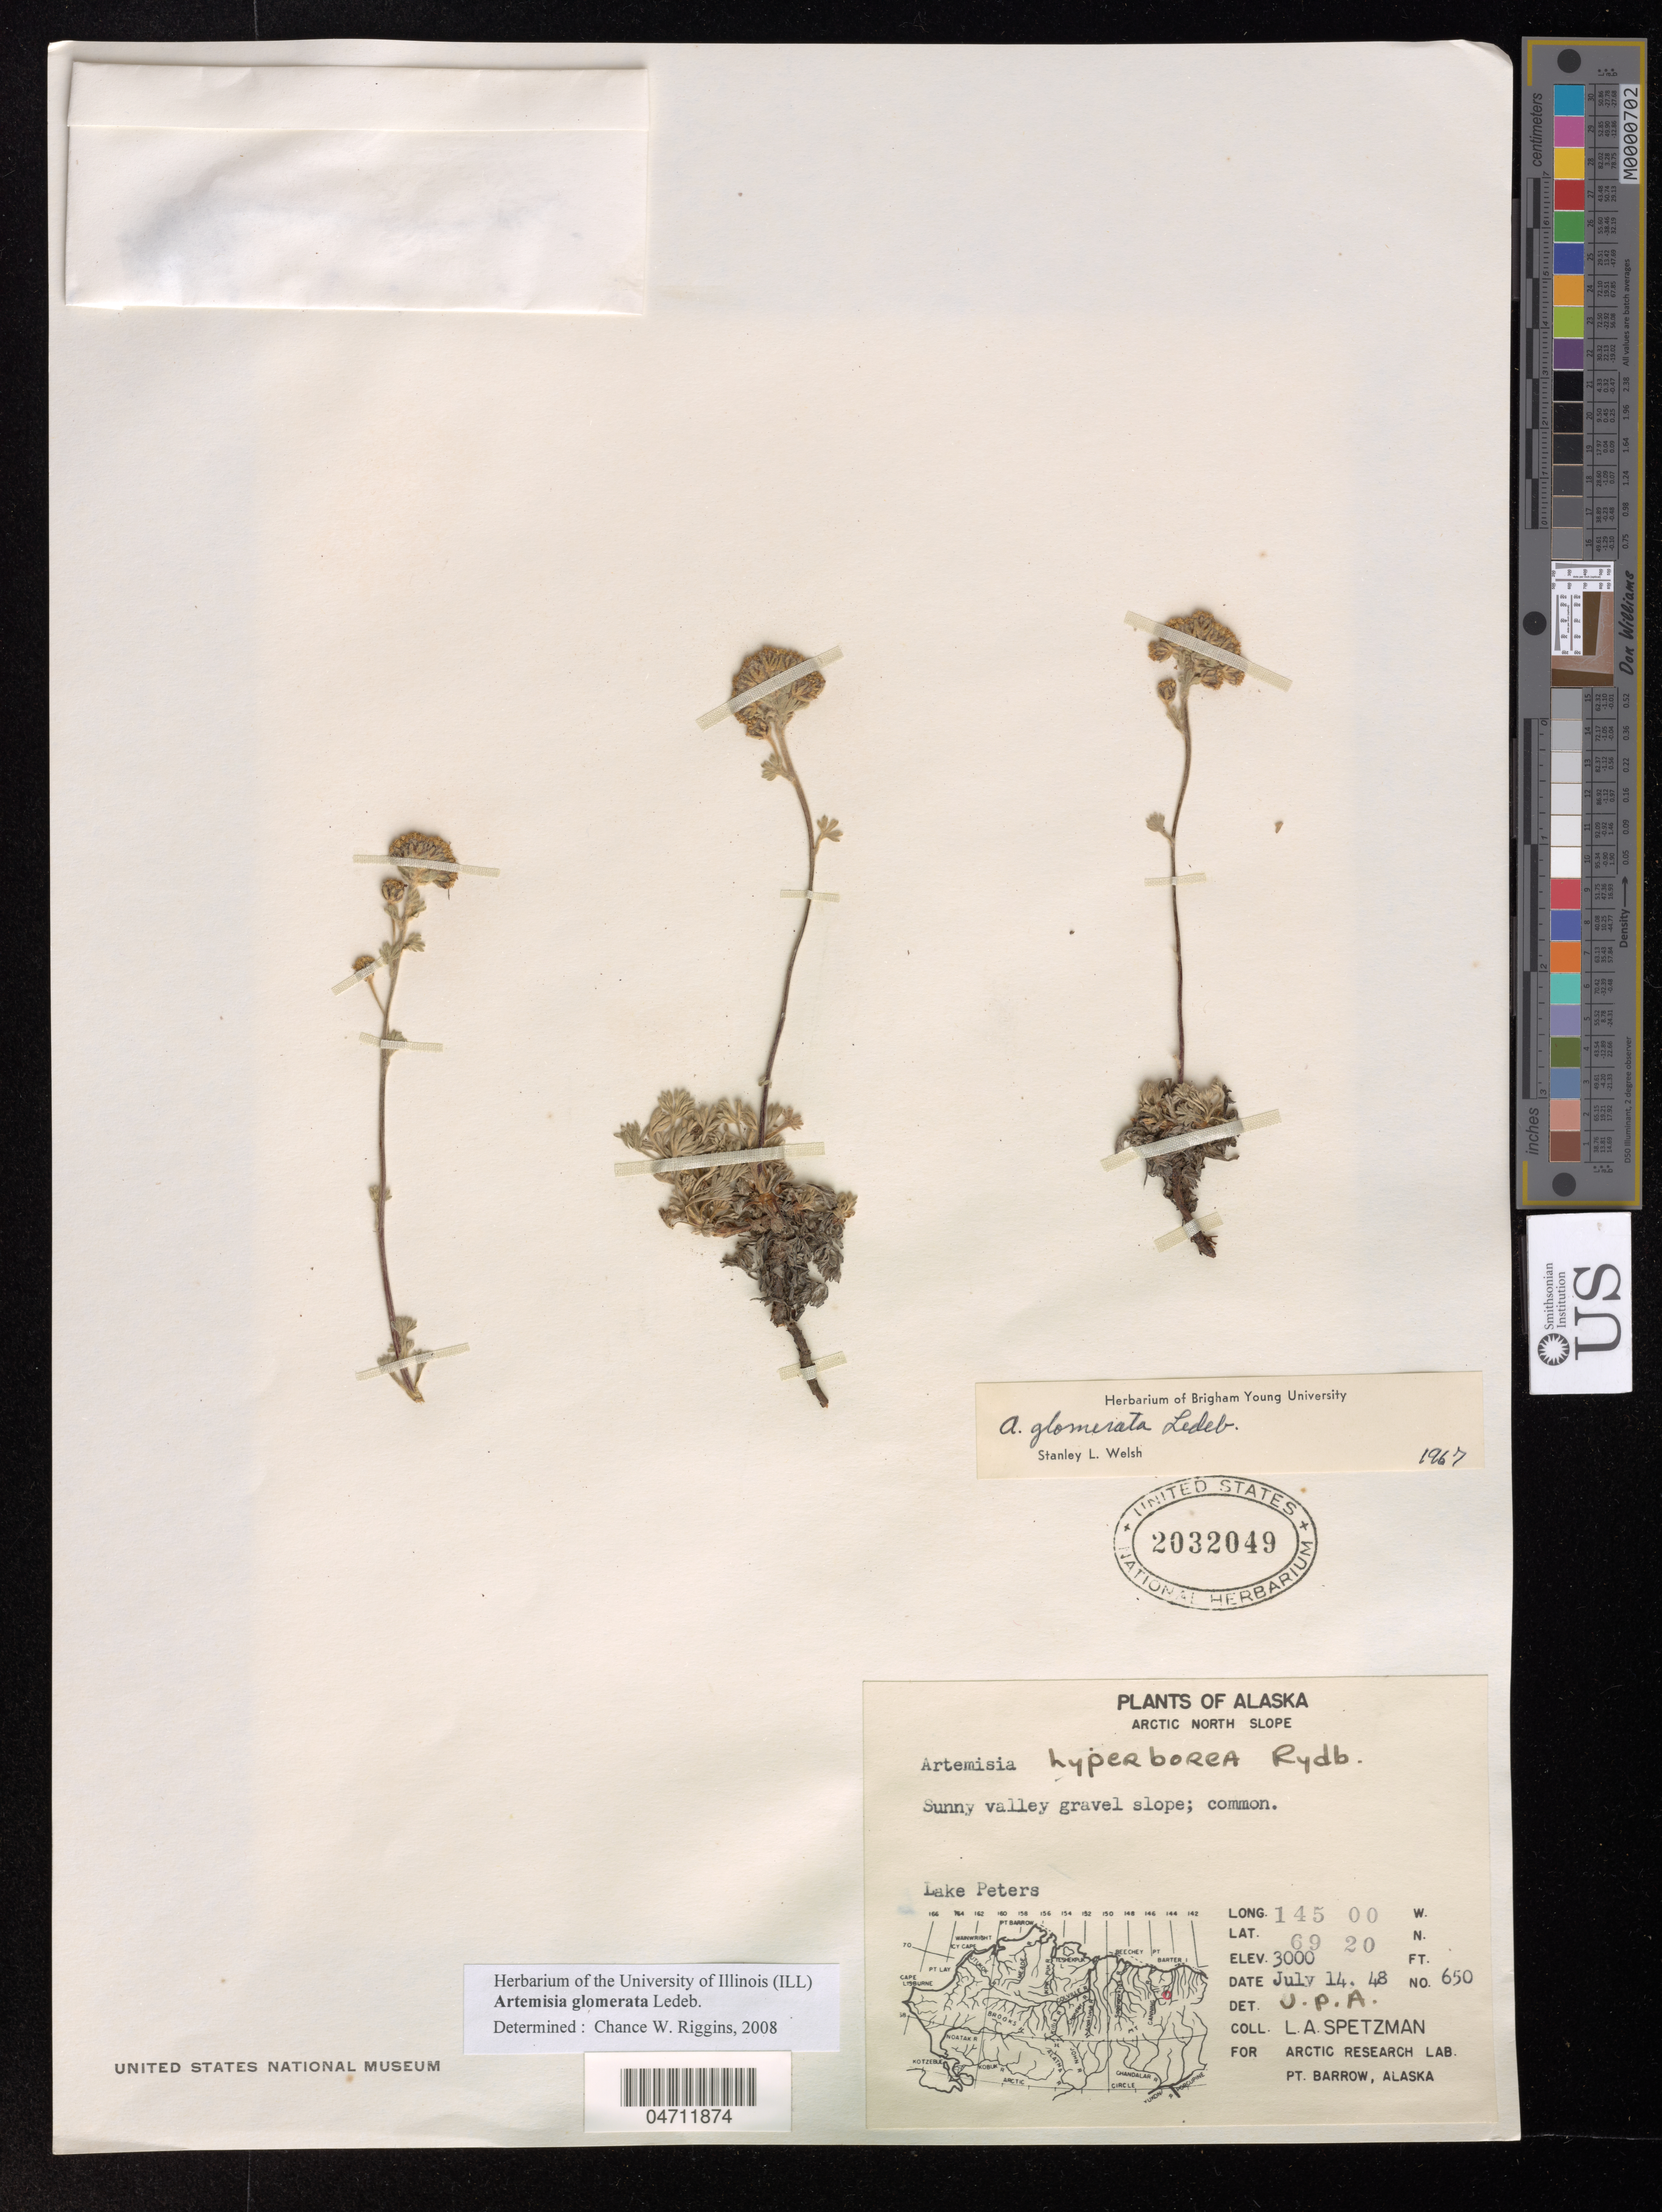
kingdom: Plantae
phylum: Tracheophyta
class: Magnoliopsida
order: Asterales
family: Asteraceae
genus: Artemisia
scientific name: Artemisia glomerata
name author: Ledeb.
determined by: Riggins, Chance W.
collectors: L. Spetzman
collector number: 650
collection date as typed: July 14 1948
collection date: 1948-07-14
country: United States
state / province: Alaska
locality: Lake Peters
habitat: Sunny valley gravel slope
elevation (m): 914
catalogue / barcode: US 2032049